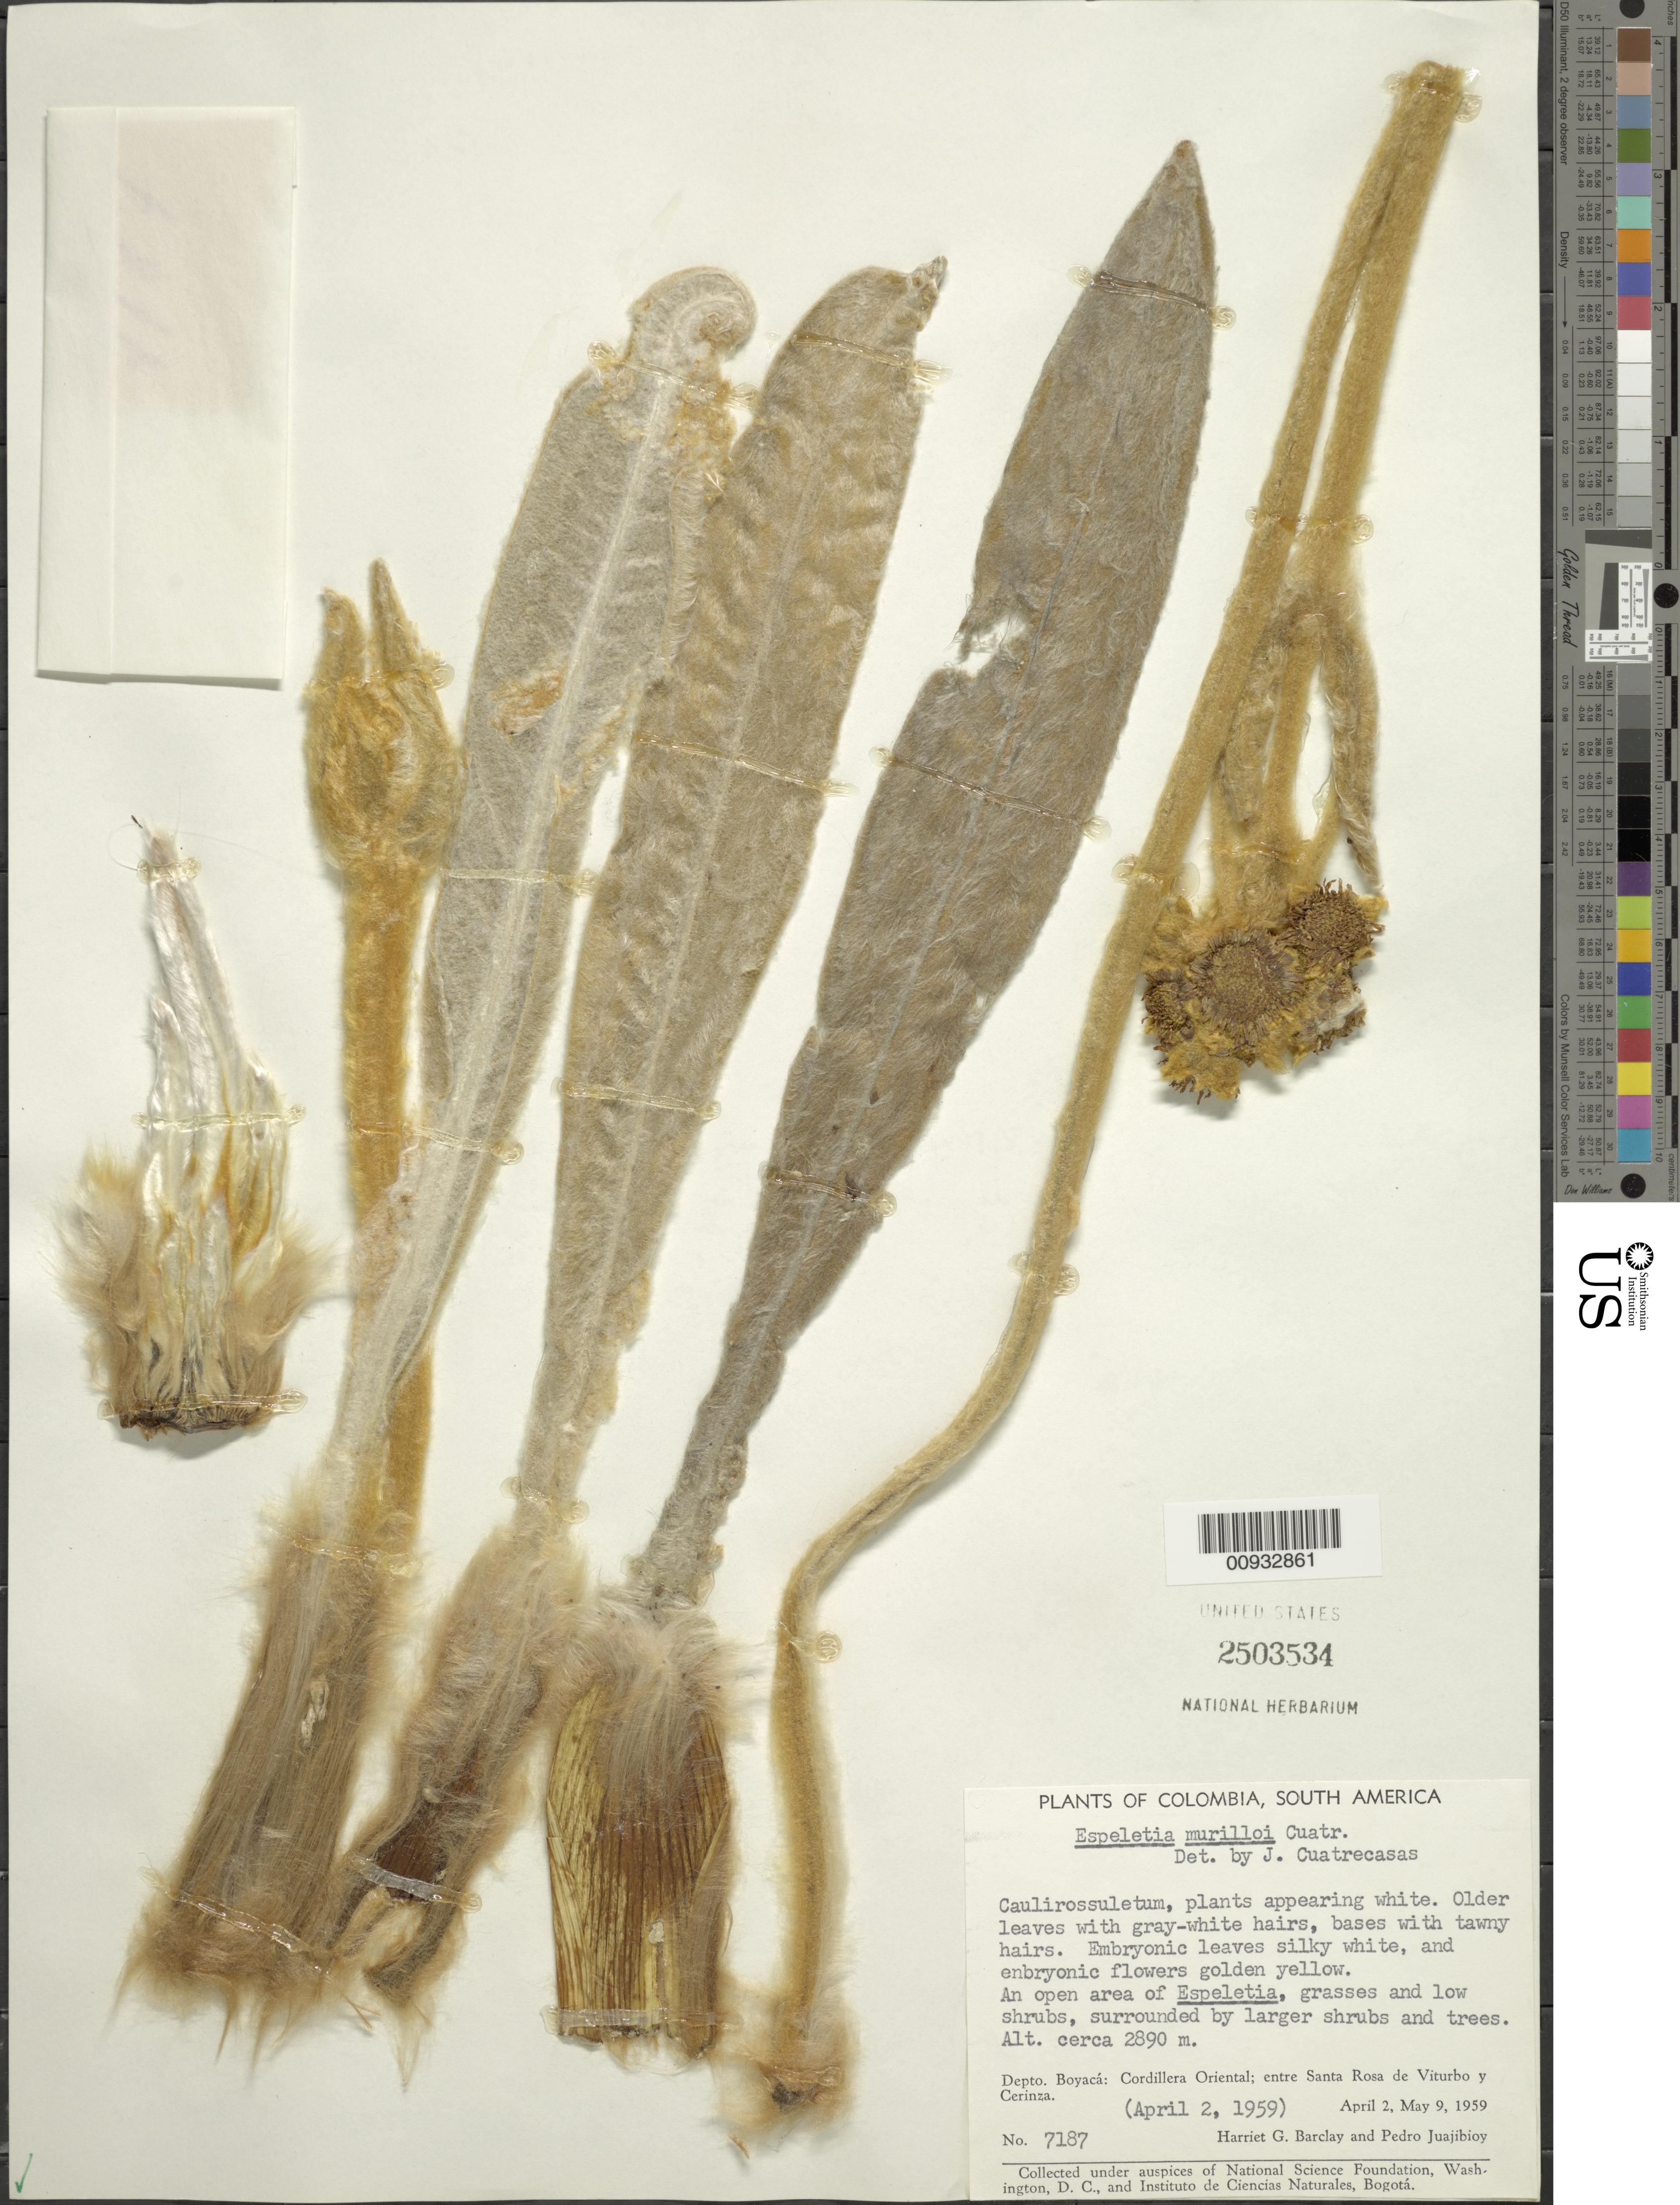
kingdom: Plantae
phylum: Tracheophyta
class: Magnoliopsida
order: Asterales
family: Asteraceae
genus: Espeletia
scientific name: Espeletia murilloi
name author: Cuatrec.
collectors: H. G. Barclay & P. Juajibioy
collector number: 7187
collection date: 1959-04-02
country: Colombia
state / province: Boyacá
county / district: Santa Rosa de Viterbo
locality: Entre Santa Rosa de Viterbo y Cerinza. Cordillera Oriental., SubPáramo and Páramo.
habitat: An open area of Espeletia, grasses and low shrubs, surrounded by larger shrubs, trees.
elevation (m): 2890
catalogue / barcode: US 2503534